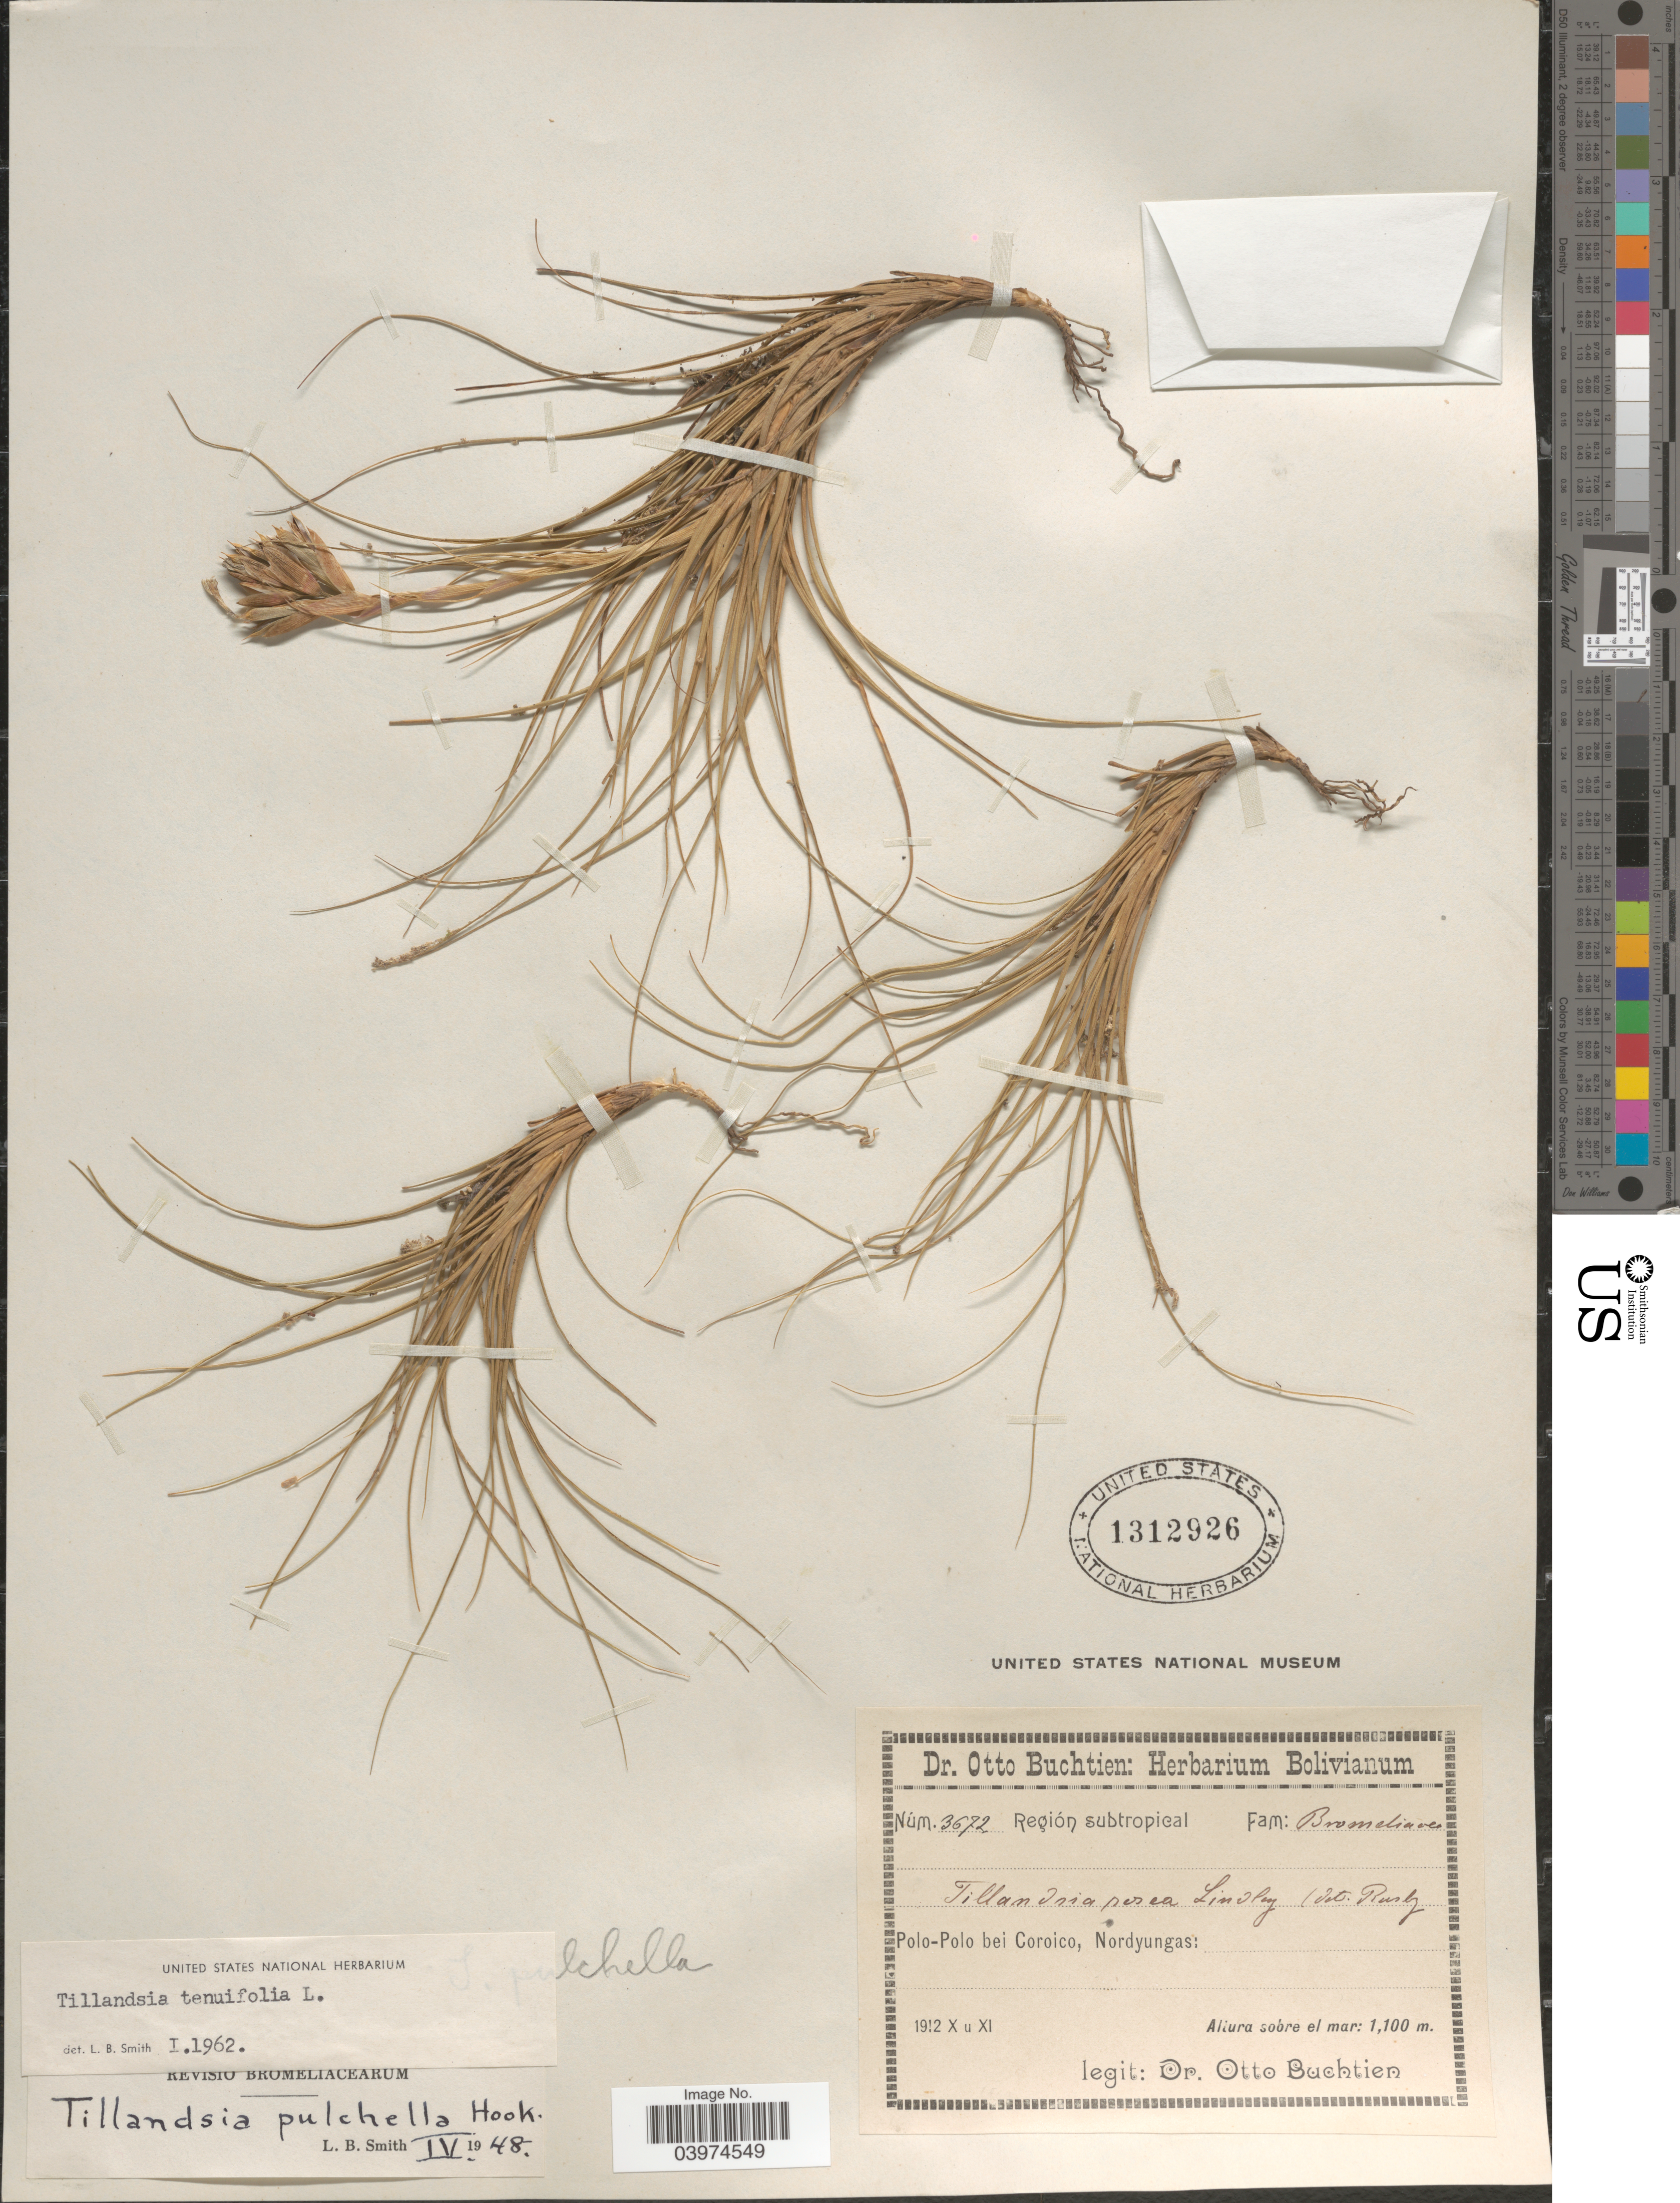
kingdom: Plantae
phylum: Tracheophyta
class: Liliopsida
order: Poales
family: Bromeliaceae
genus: Tillandsia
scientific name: Tillandsia tenuifolia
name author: L.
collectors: O. Buchtien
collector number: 3672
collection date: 1912-10/1912-11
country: Bolivia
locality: Región subtropical. Polo-Polo bei Coroico, Nordyungas.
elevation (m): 1100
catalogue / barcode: US 1312926